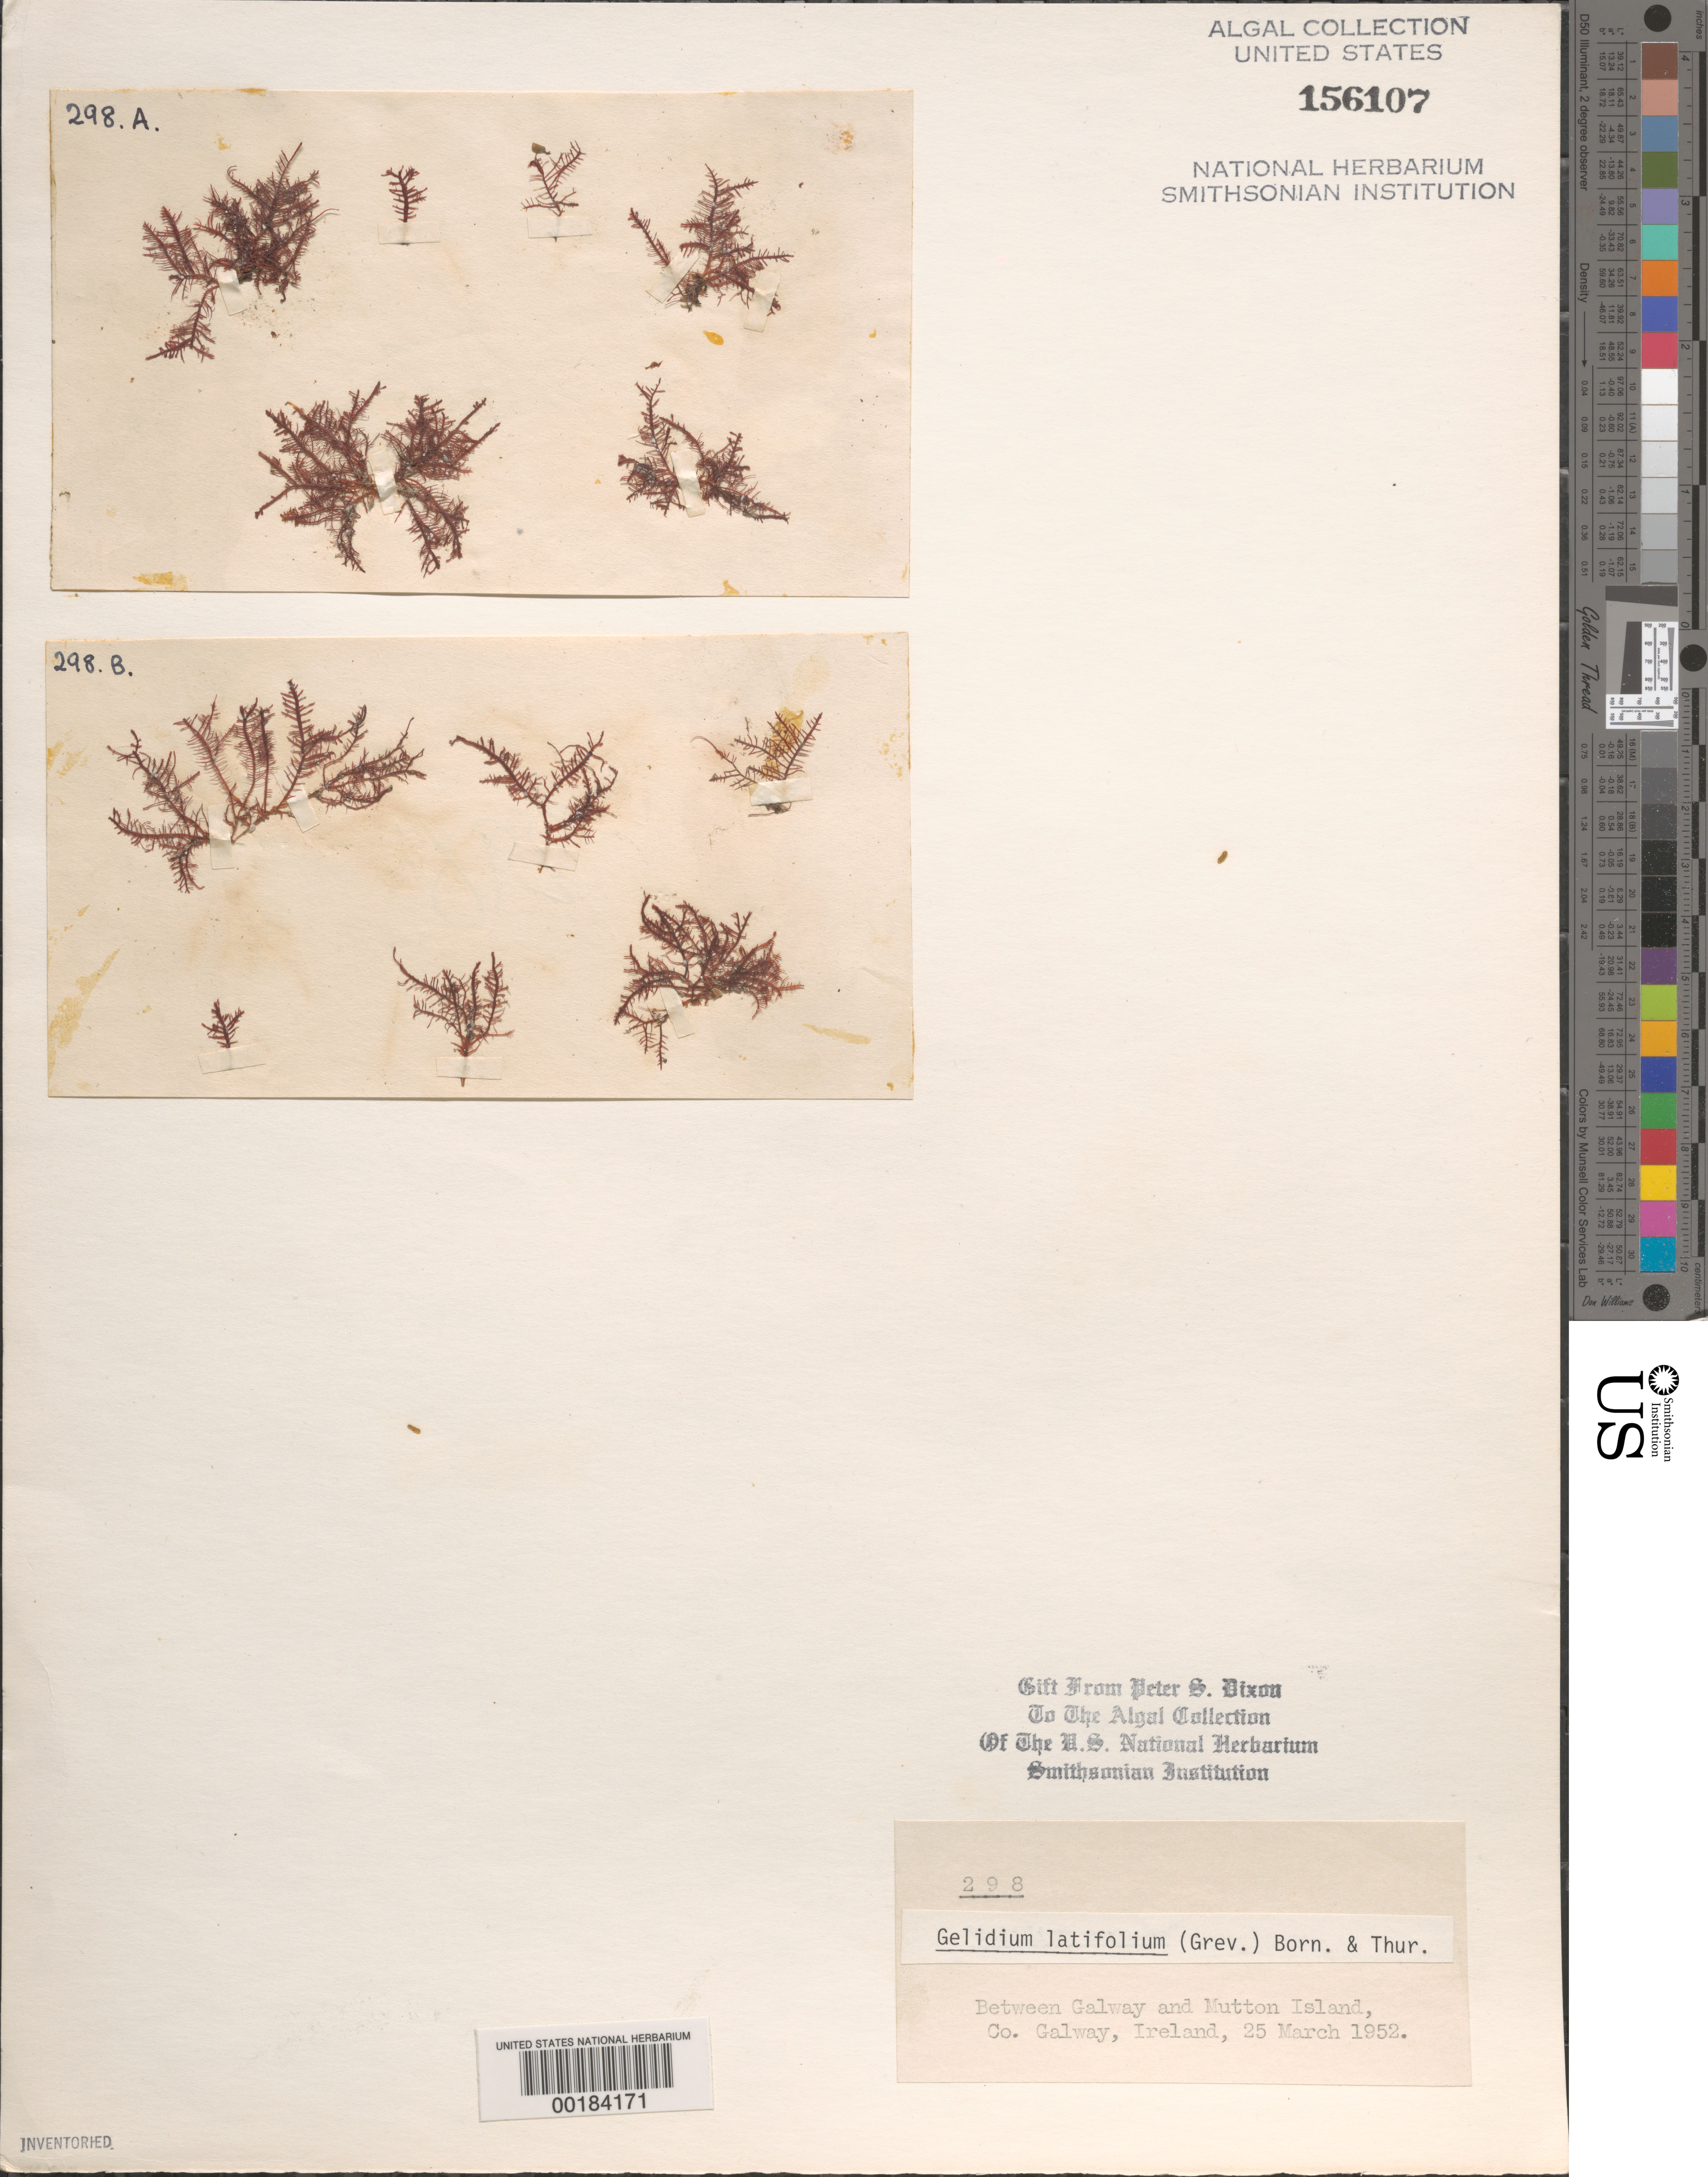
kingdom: Plantae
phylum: Rhodophyta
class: Florideophyceae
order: Gelidiales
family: Gelidiaceae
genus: Gelidium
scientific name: Gelidium spinosum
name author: (S.G. Gmel.) P.C. Silva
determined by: Algae name updating Project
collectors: P. S. Dixon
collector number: PSD 298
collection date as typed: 25 Mar 1952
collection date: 1952-03-25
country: Ireland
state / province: Connaught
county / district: Galway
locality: Between Galway and Mutton Island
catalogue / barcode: US 156107